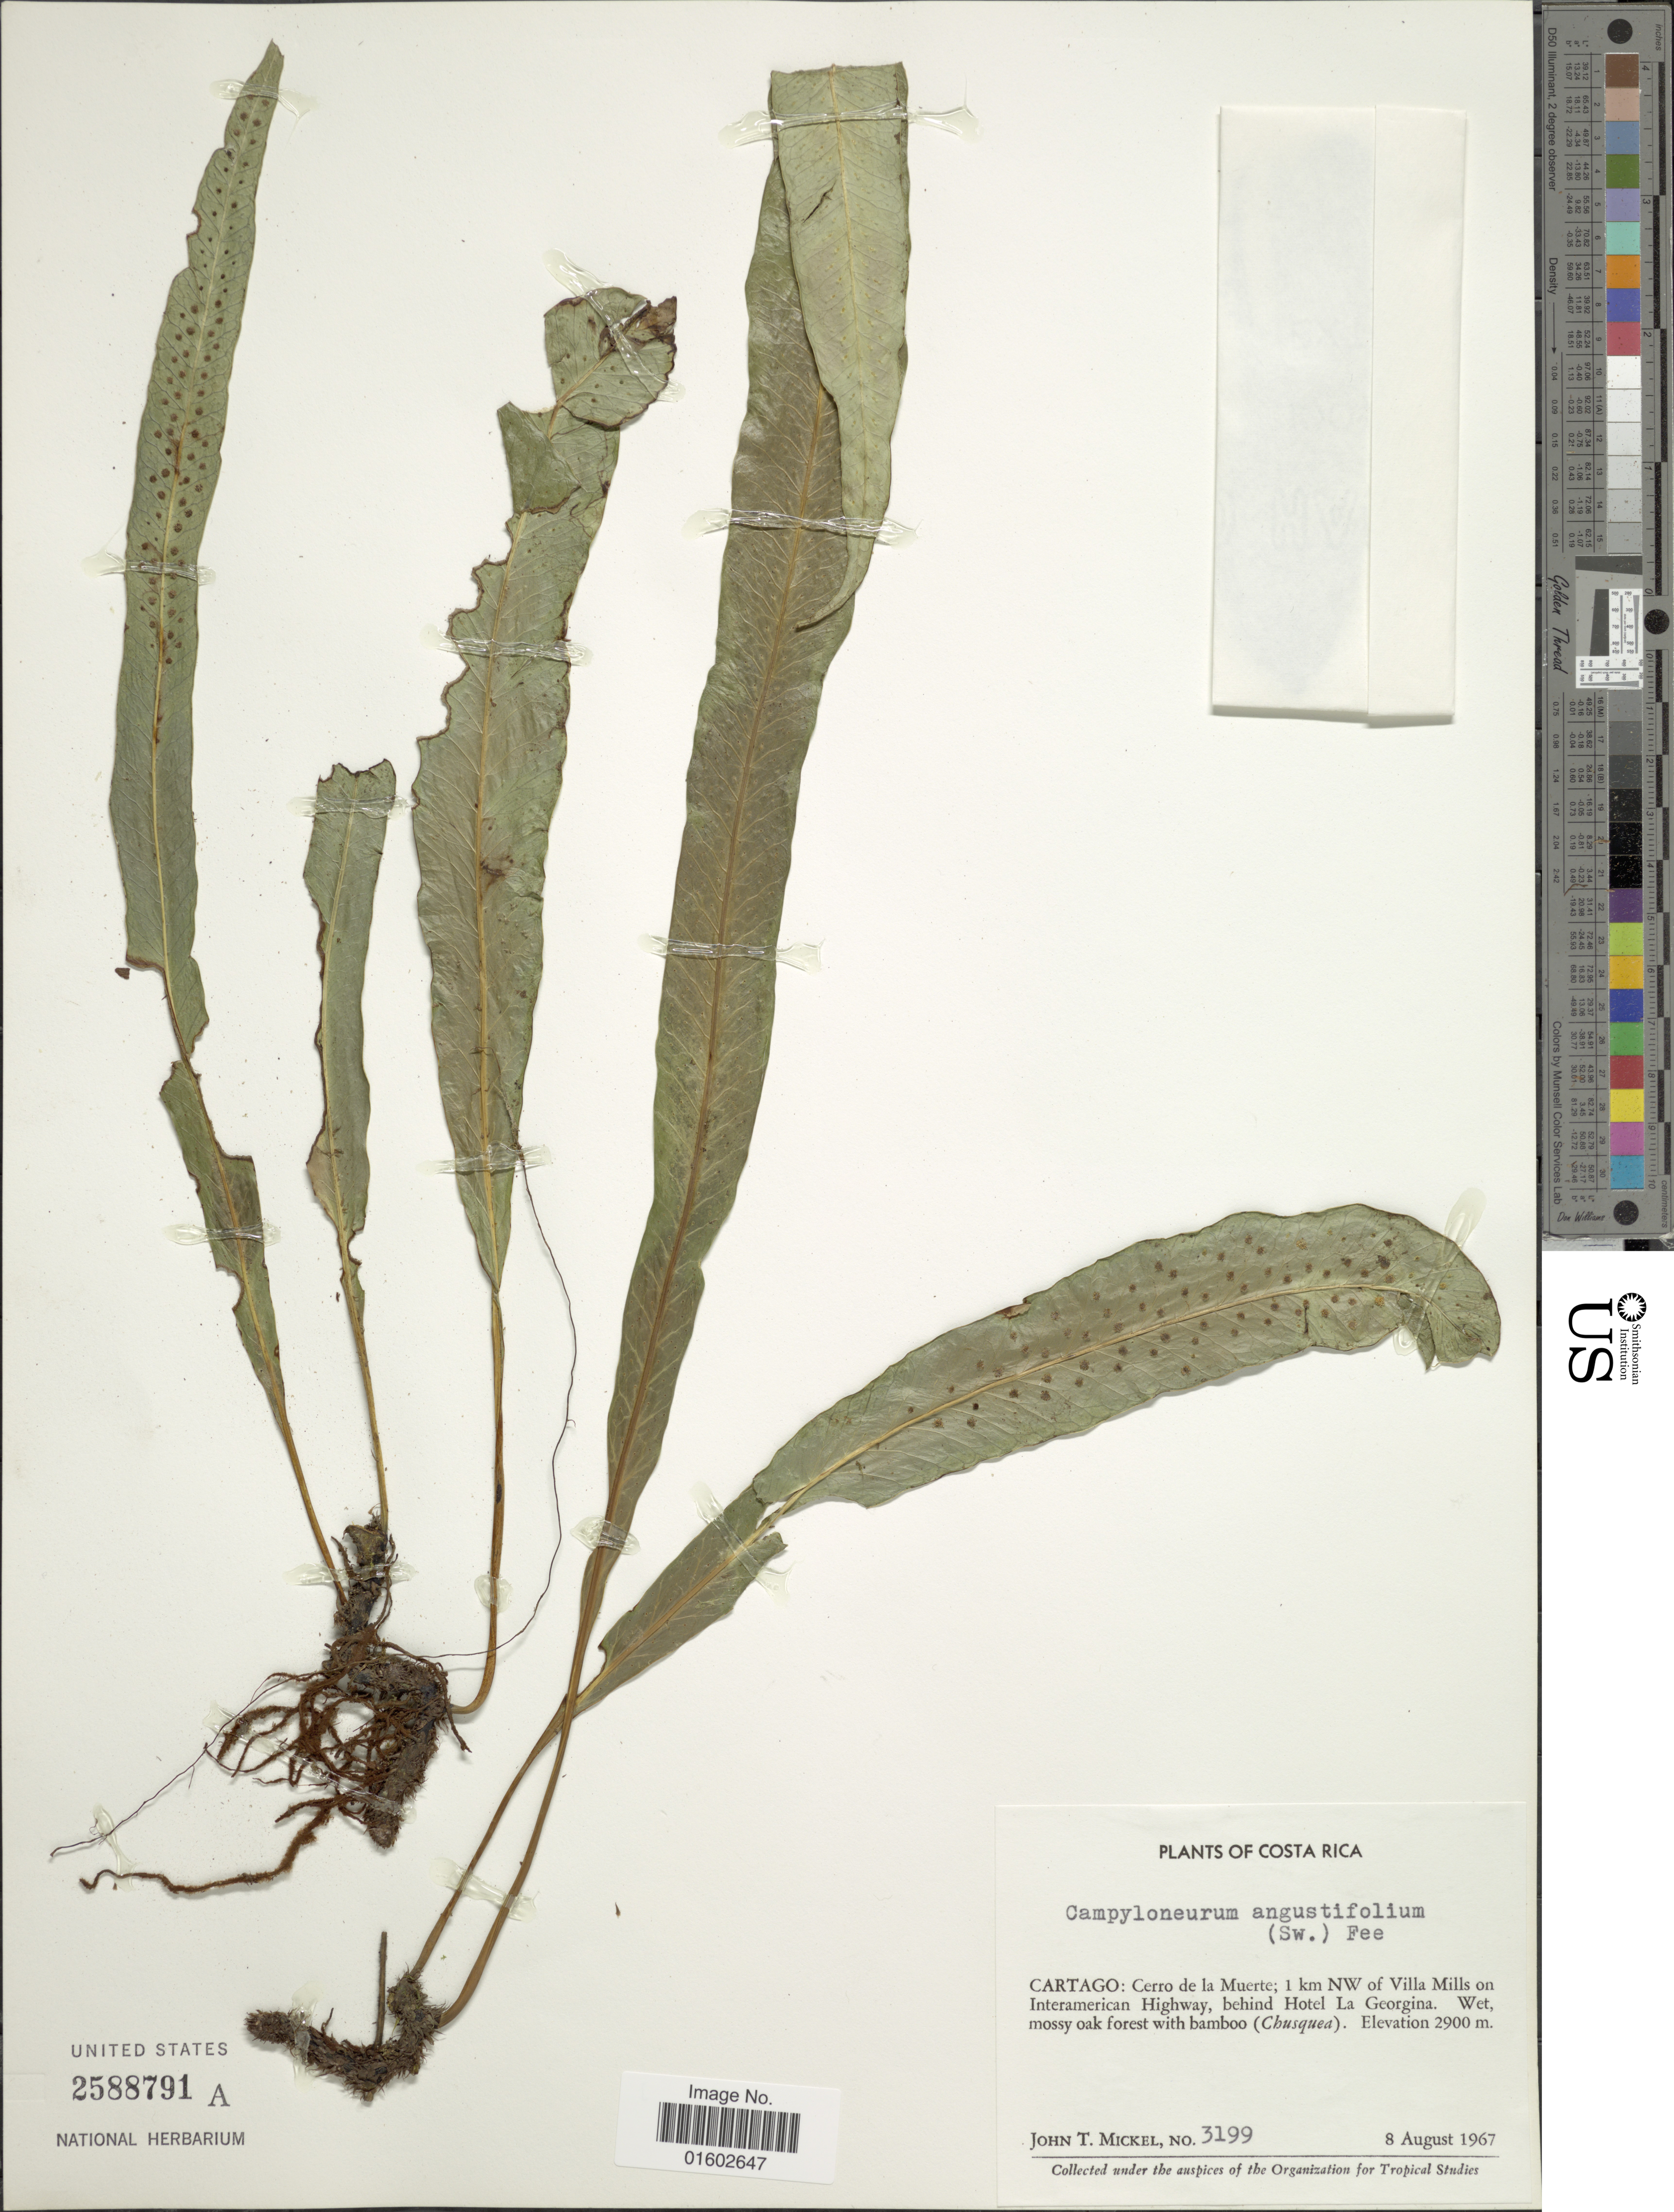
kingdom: Plantae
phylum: Tracheophyta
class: Polypodiopsida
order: Polypodiales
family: Polypodiaceae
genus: Campyloneurum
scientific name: Campyloneurum amphostenon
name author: (Kunze ex Klotzsch) Fée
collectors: J. T. Mickel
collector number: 3199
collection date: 1967-08-08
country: Costa Rica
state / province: Cartago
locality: Cerro de la Muerta: 1 km NW of Villa Mills on Interamerican Highway, behind Hotel La Georgina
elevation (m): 2900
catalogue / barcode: US 2588791A